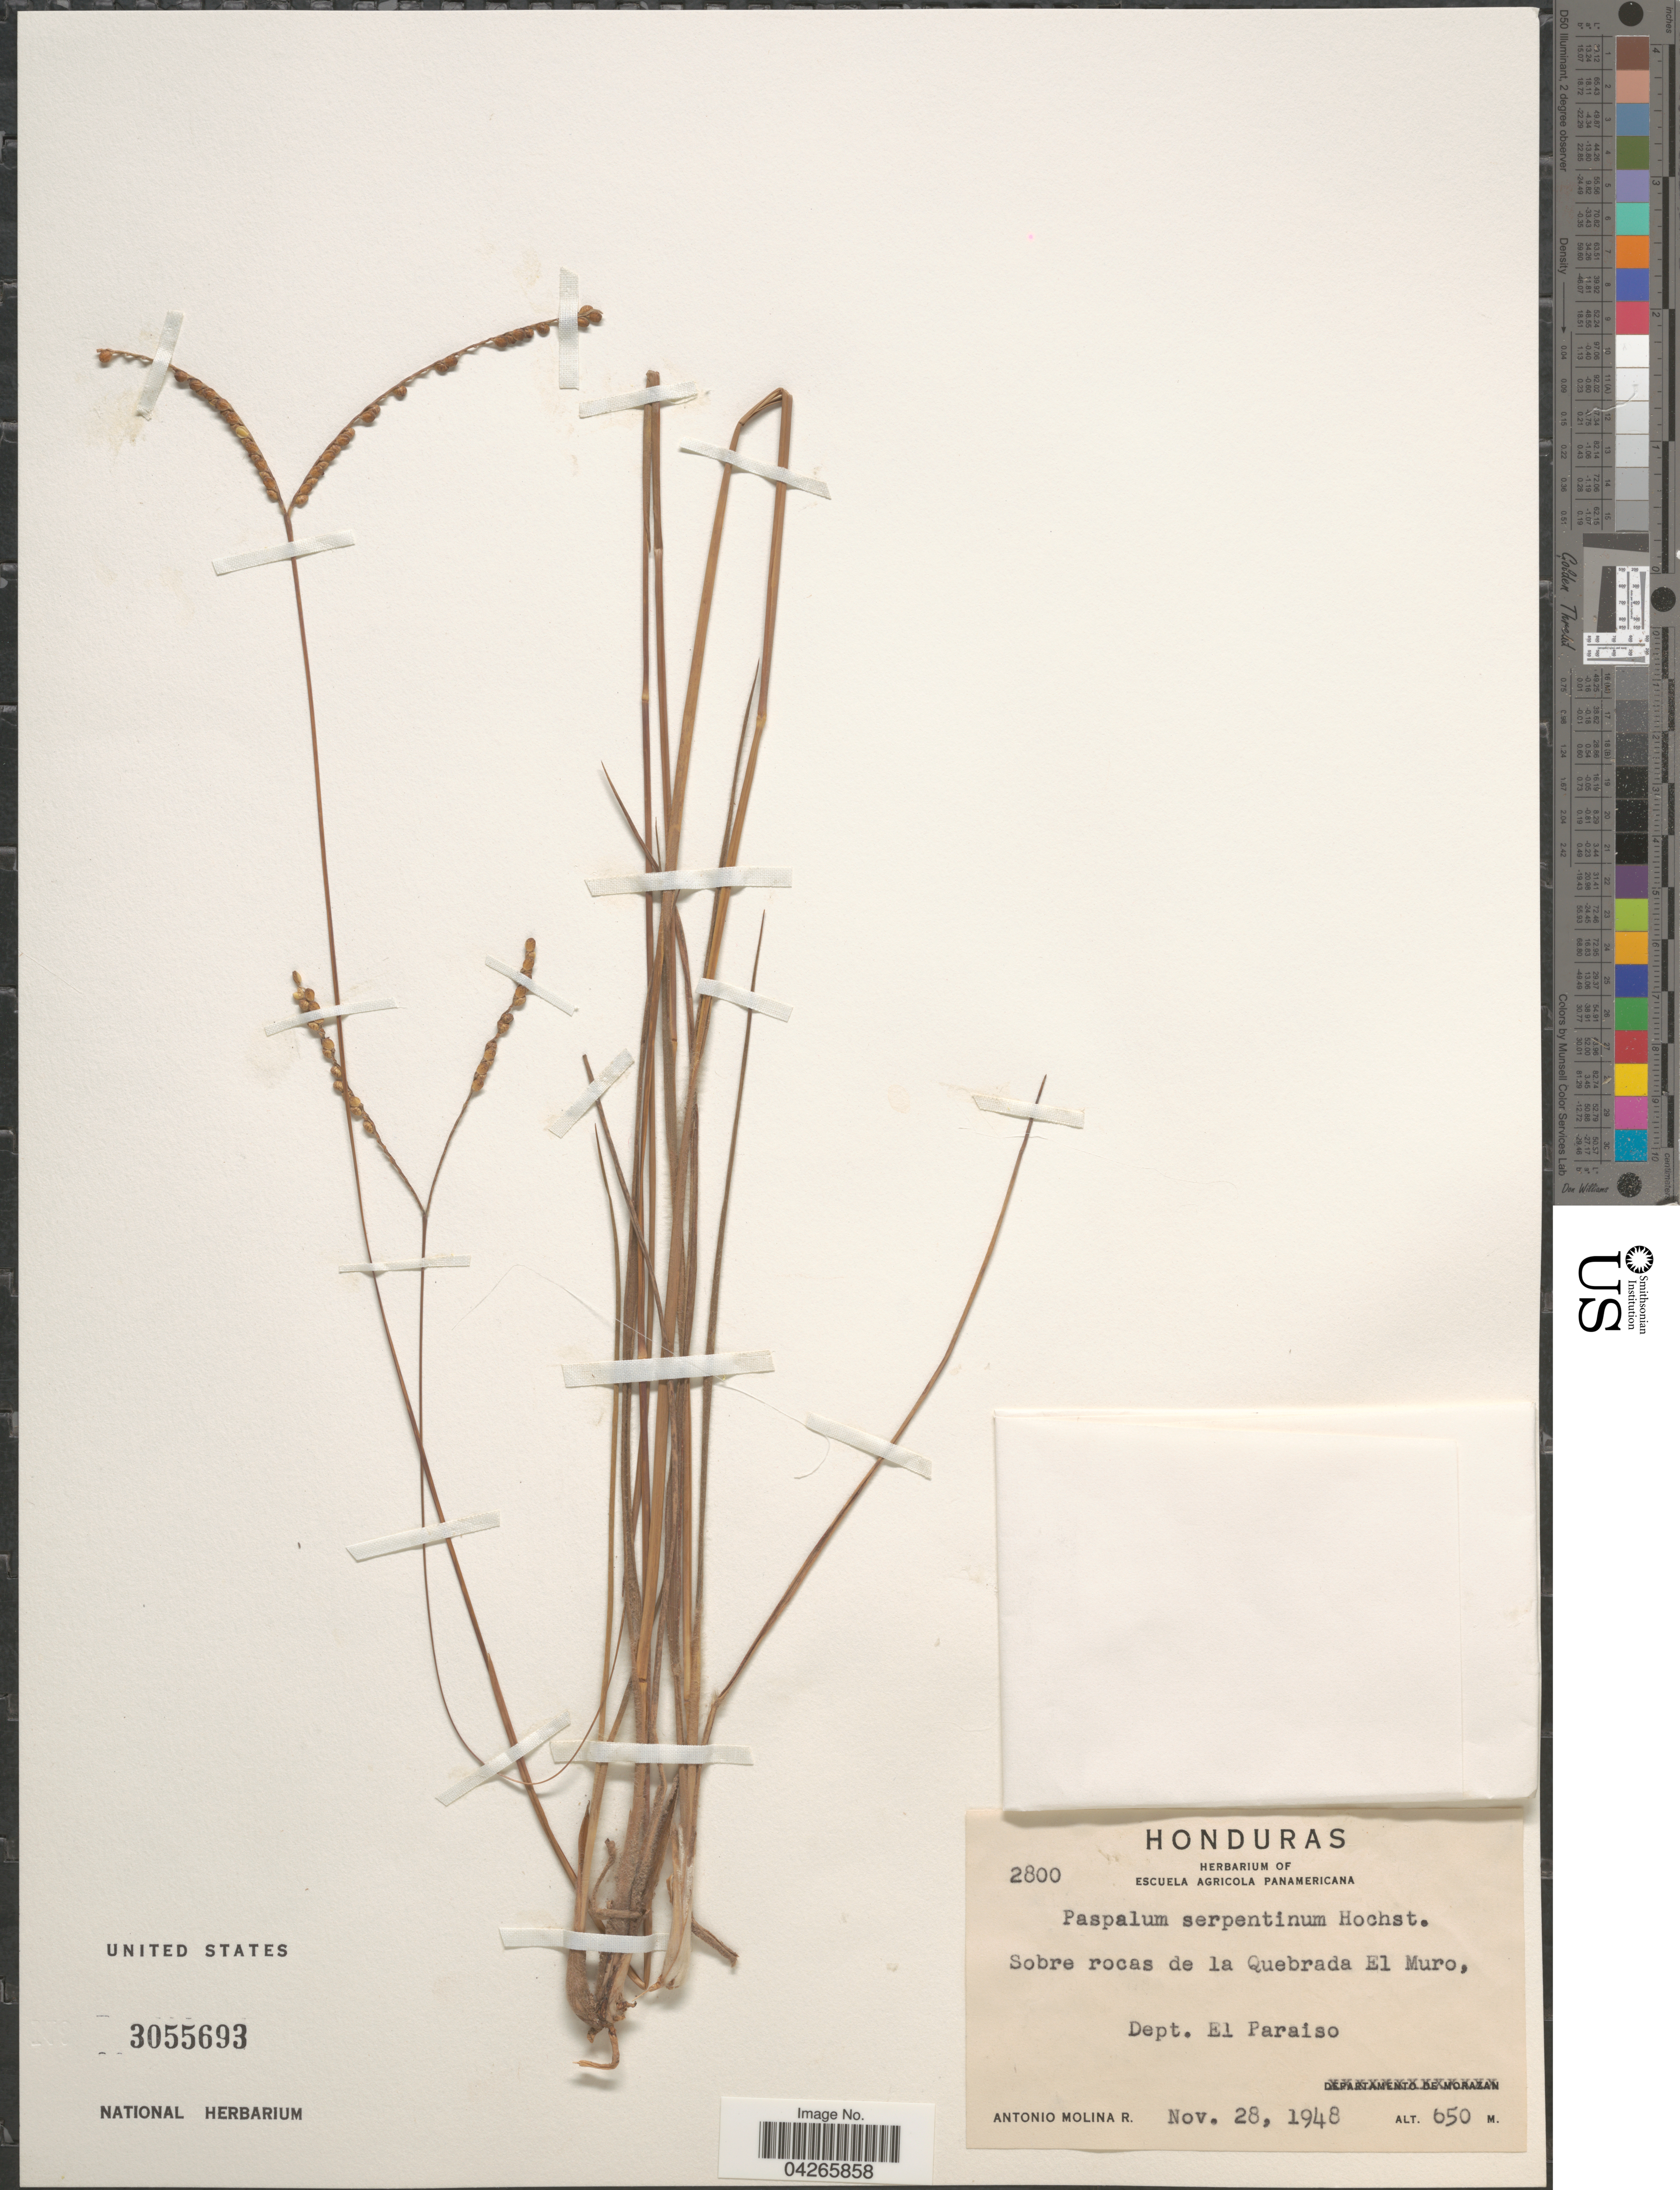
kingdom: Plantae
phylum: Tracheophyta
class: Liliopsida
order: Poales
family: Poaceae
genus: Paspalum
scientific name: Paspalum serpentinum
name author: Hochst. ex Steud.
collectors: A. Molina R.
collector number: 2800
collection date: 1948-11-28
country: Honduras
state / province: El Paraiso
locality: Sobre rocas de la Quebrada El Muro, Dept. El Paraiso.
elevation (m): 650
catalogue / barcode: US 3055693